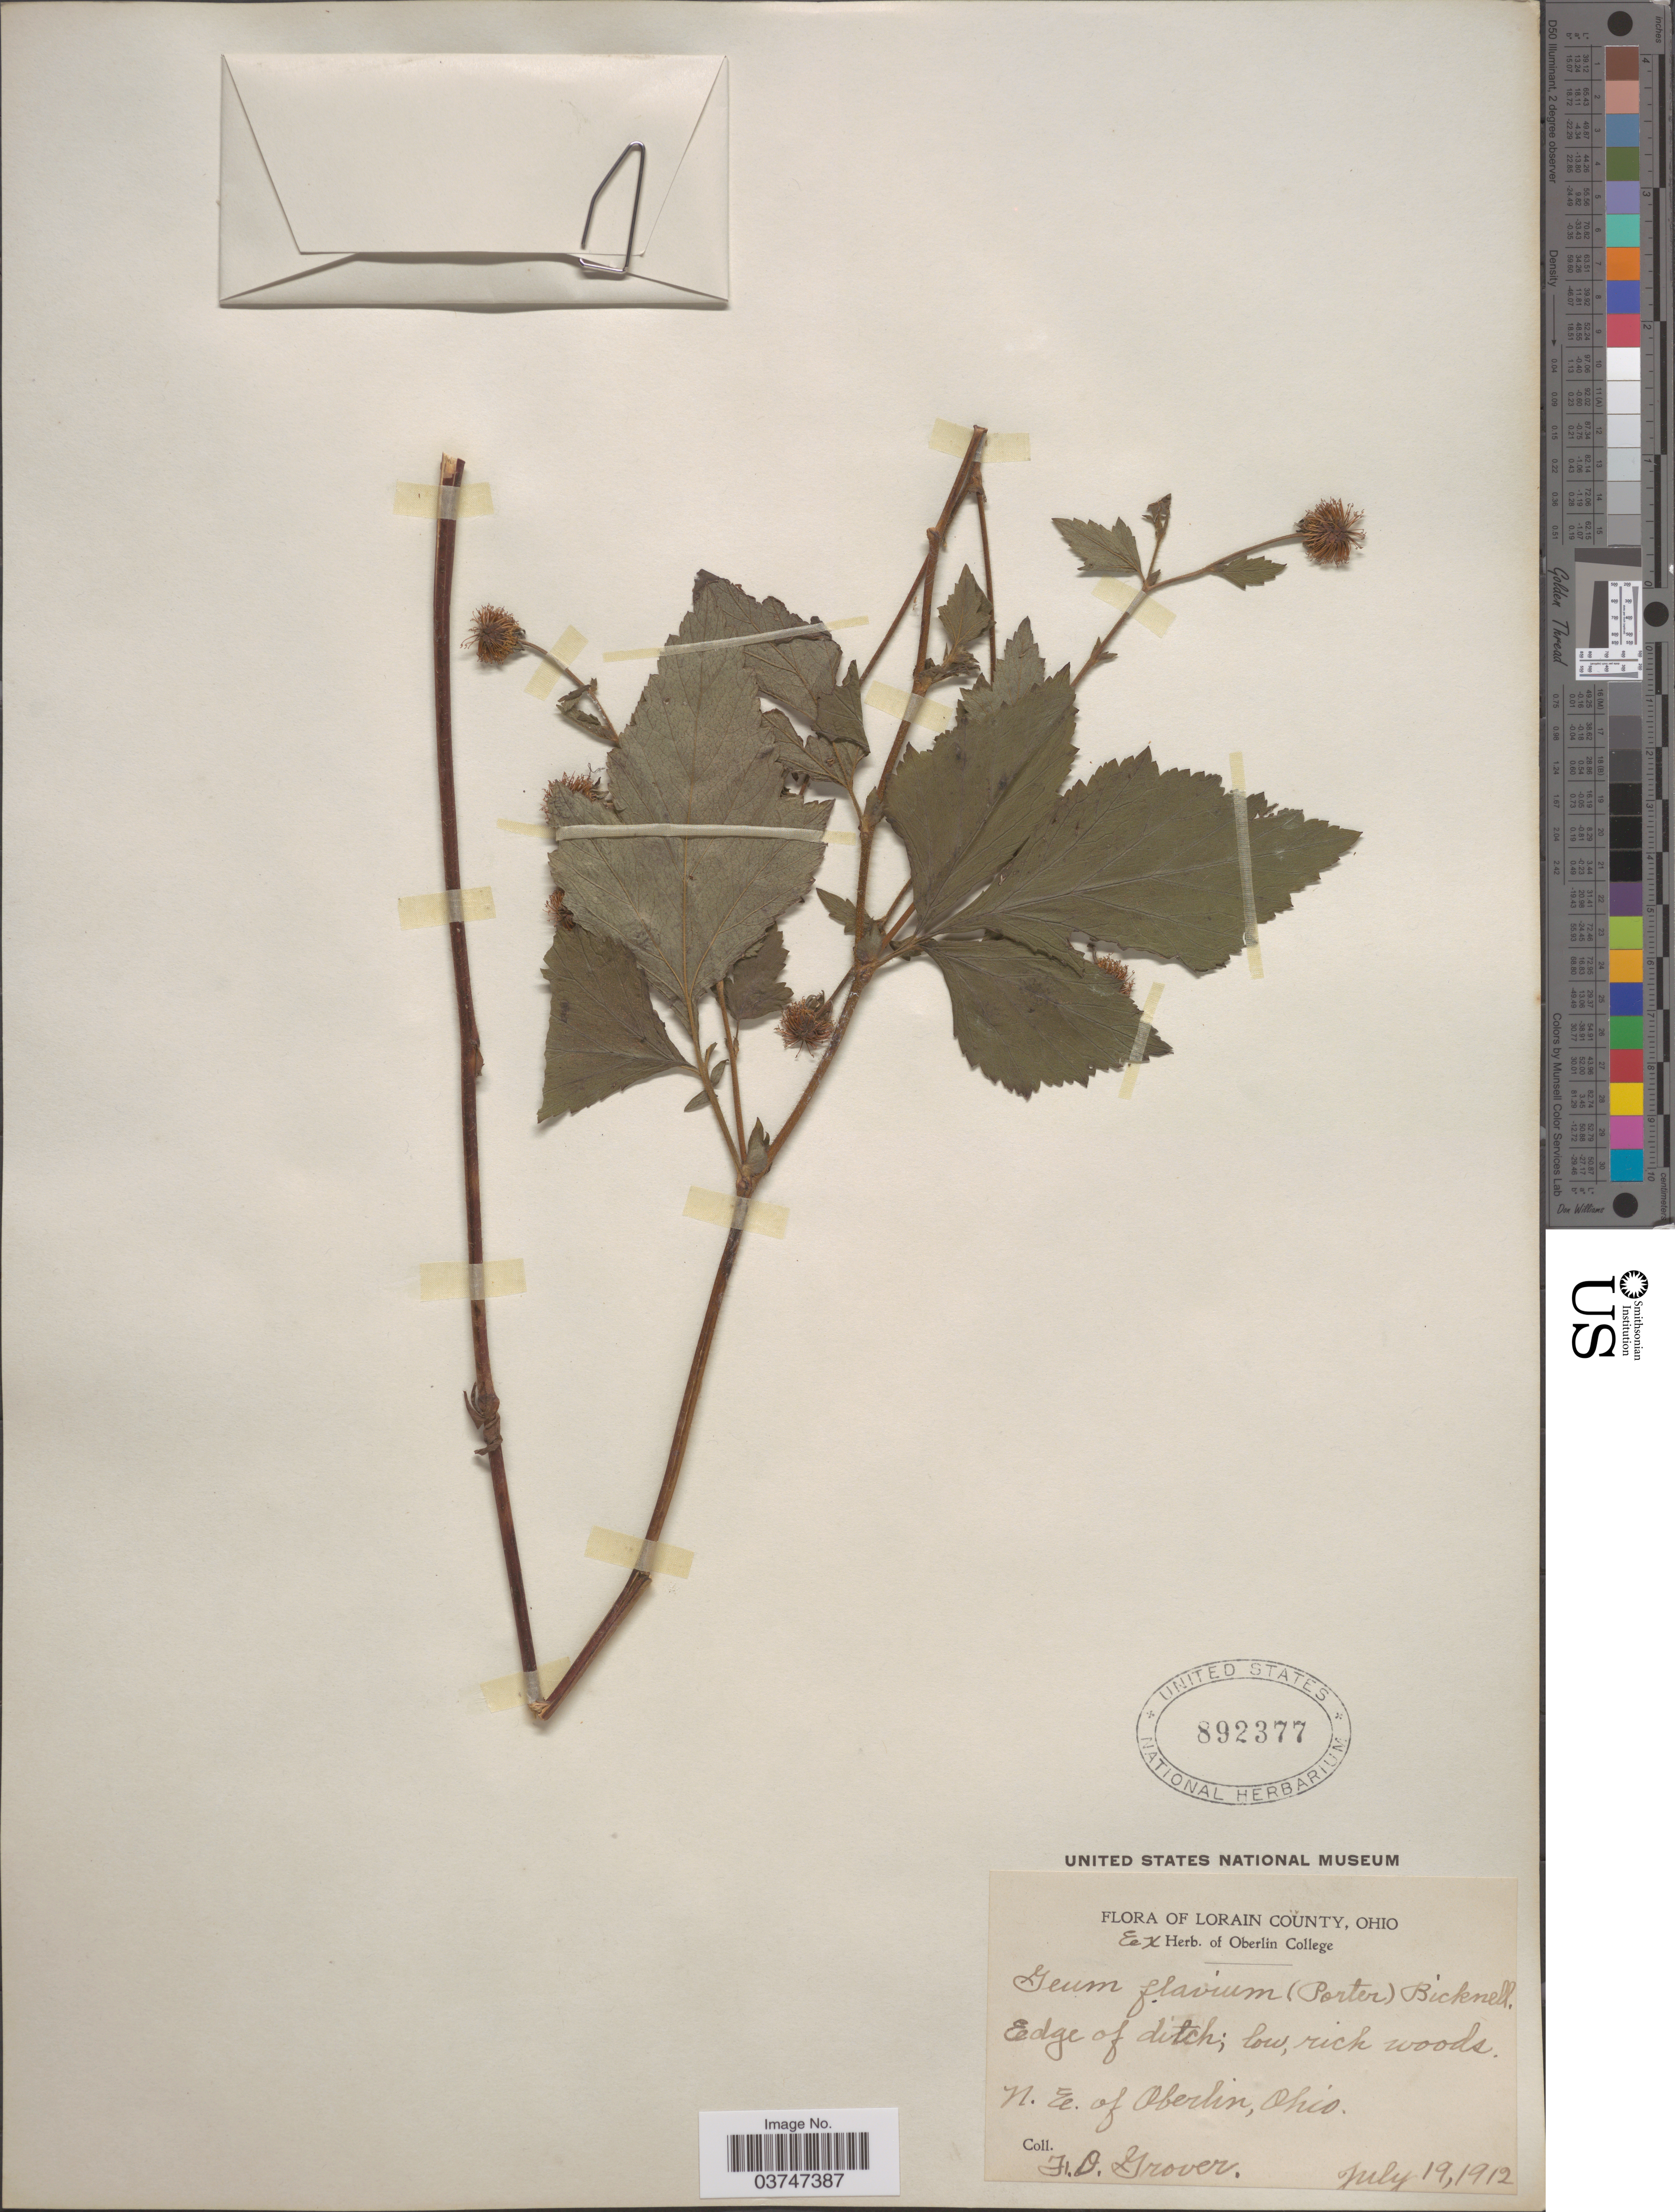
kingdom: Plantae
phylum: Tracheophyta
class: Magnoliopsida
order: Rosales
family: Rosaceae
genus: Geum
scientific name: Geum hirsutum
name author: Muhl. ex Link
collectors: H. Grover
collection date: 1912-07-19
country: United States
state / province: Ohio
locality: Lorain County. N. E. of Oberlin.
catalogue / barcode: US 892377